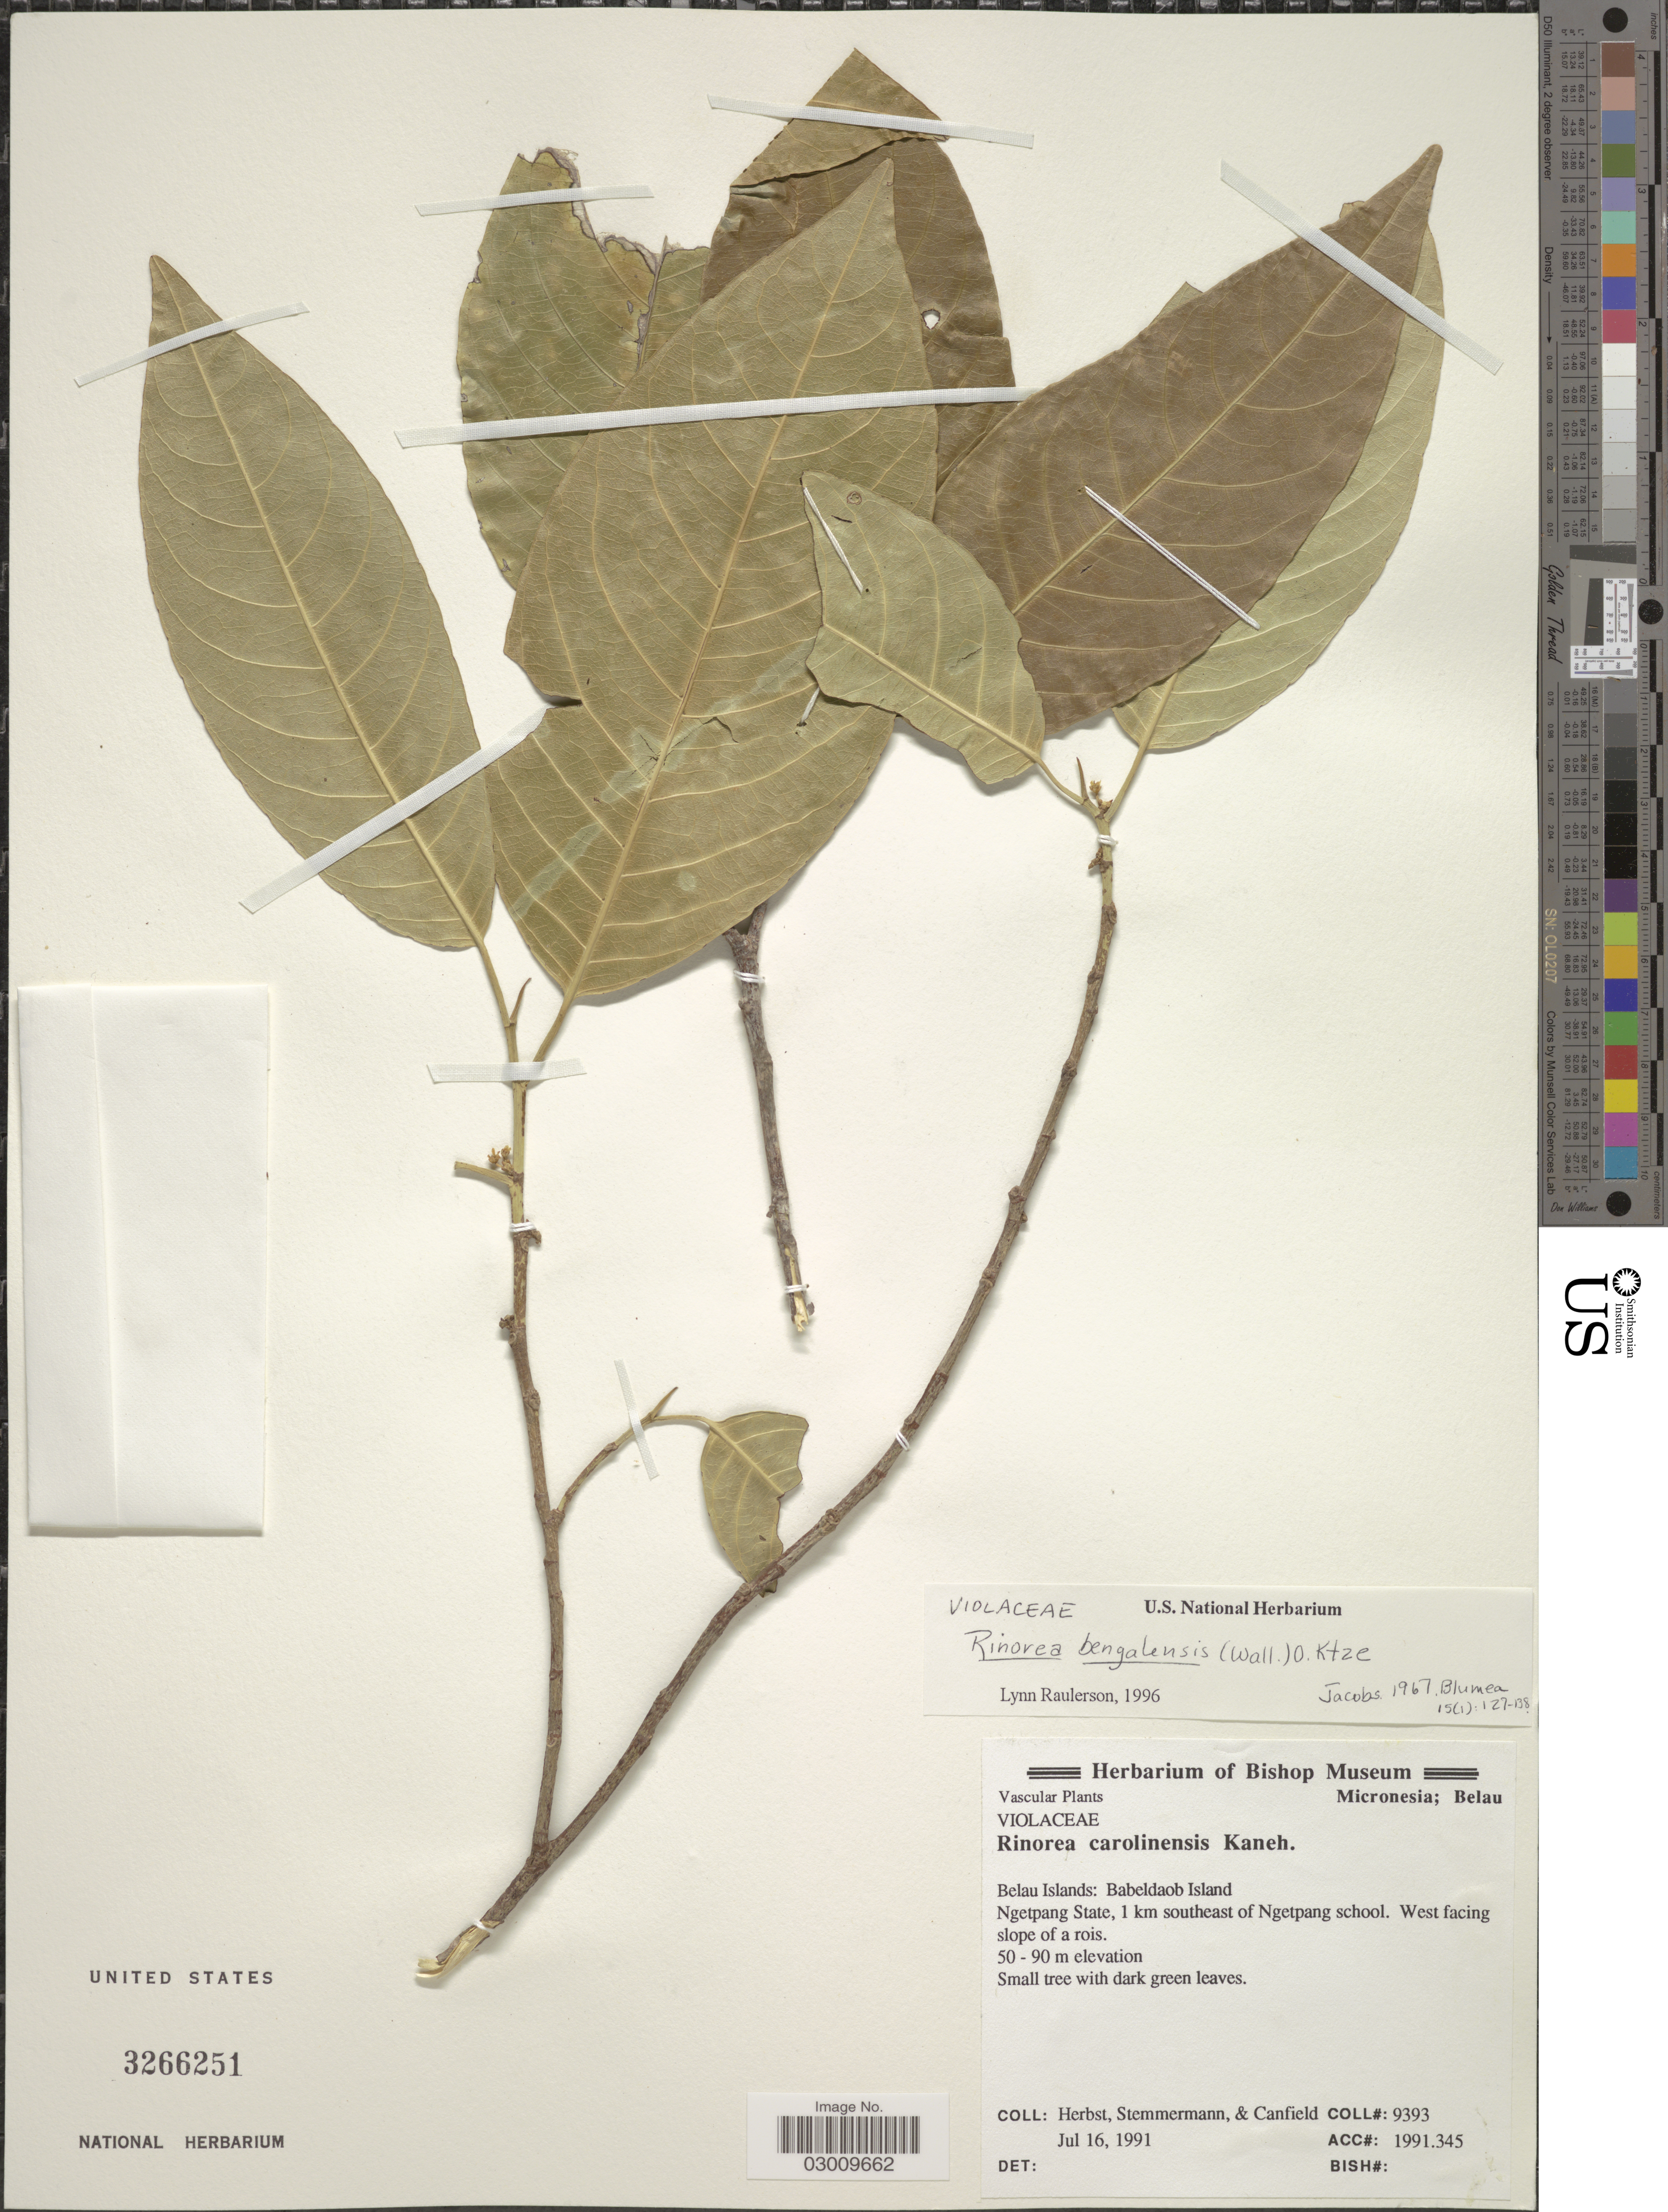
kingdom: Plantae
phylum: Tracheophyta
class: Magnoliopsida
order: Malpighiales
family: Violaceae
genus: Rinorea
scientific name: Rinorea bengalensis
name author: (Wall.) Kuntze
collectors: -. Herbst, -. Stemmermann & -. Canfield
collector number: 9393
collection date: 1991-07-16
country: Palau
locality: Belau Islands: Babeldaob Island. Ngetpang State, 1 km southeast of Ngetpang school.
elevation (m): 50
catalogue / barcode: US 3266251